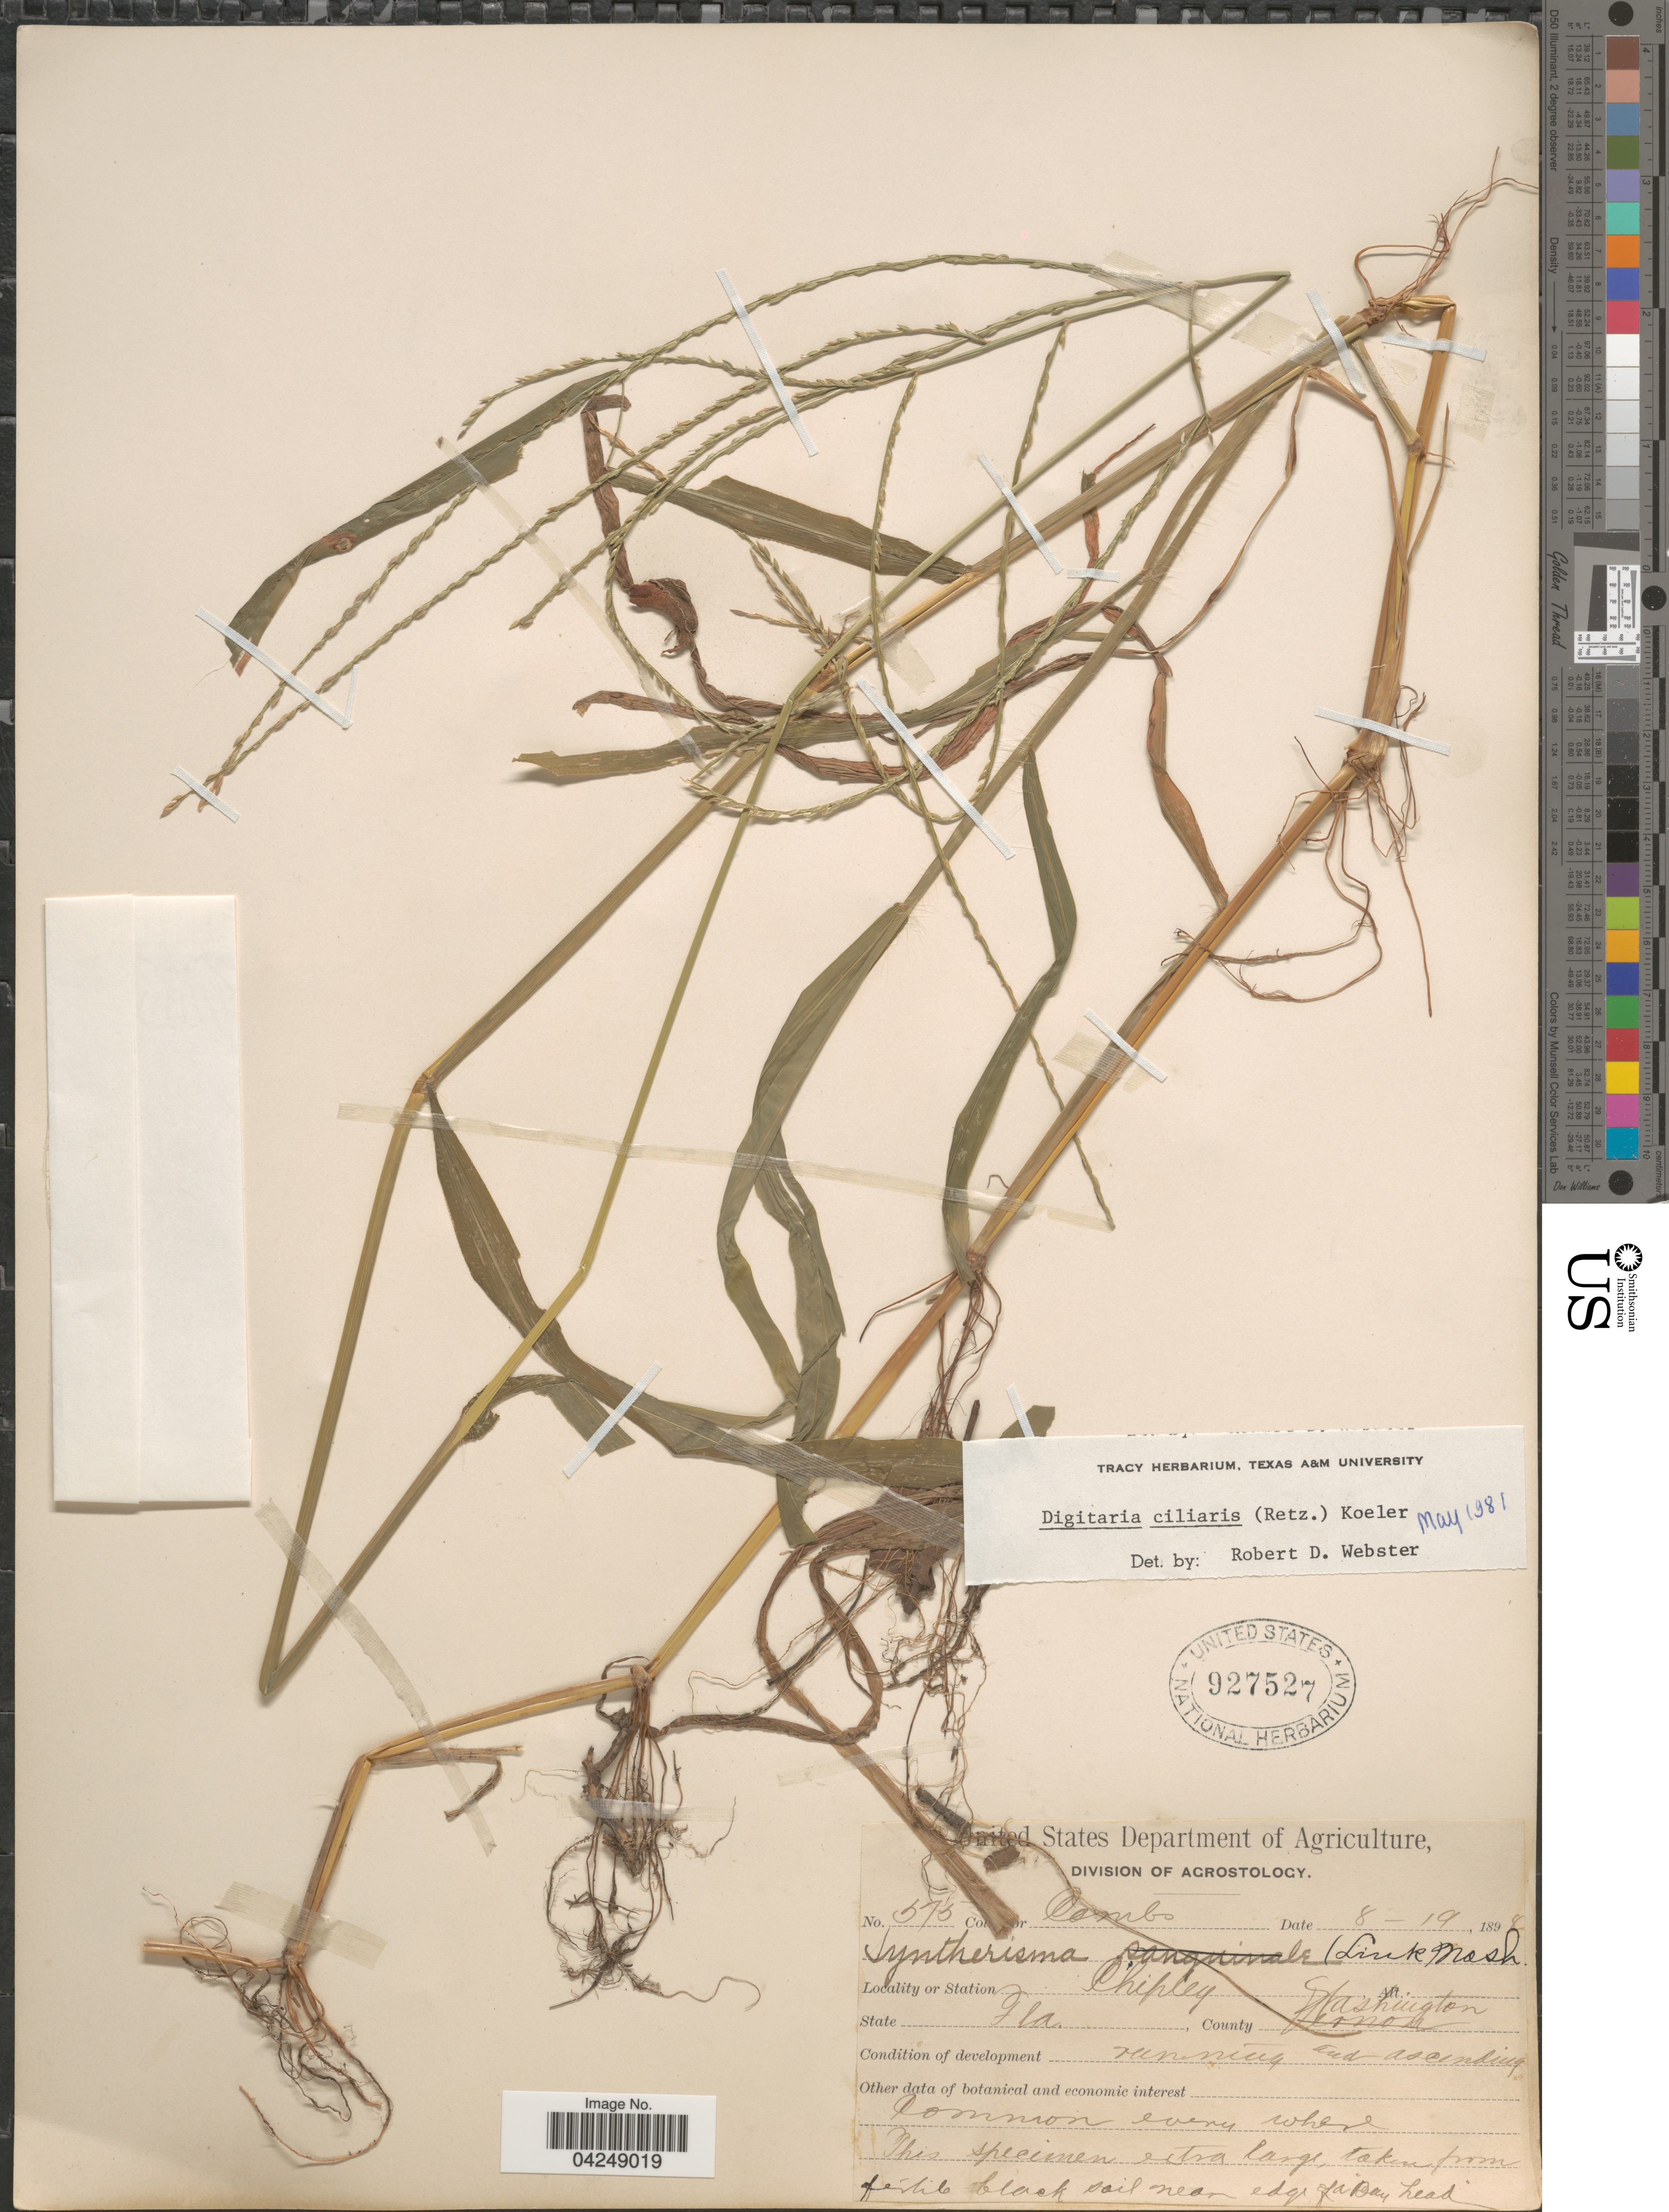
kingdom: Plantae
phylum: Tracheophyta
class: Liliopsida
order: Poales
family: Poaceae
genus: Digitaria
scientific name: Digitaria ciliaris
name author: (Retz.) Koeler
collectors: -. Combs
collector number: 575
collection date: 1898-08-19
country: United States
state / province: Florida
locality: Chipley. County Washington.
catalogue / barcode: US 927527